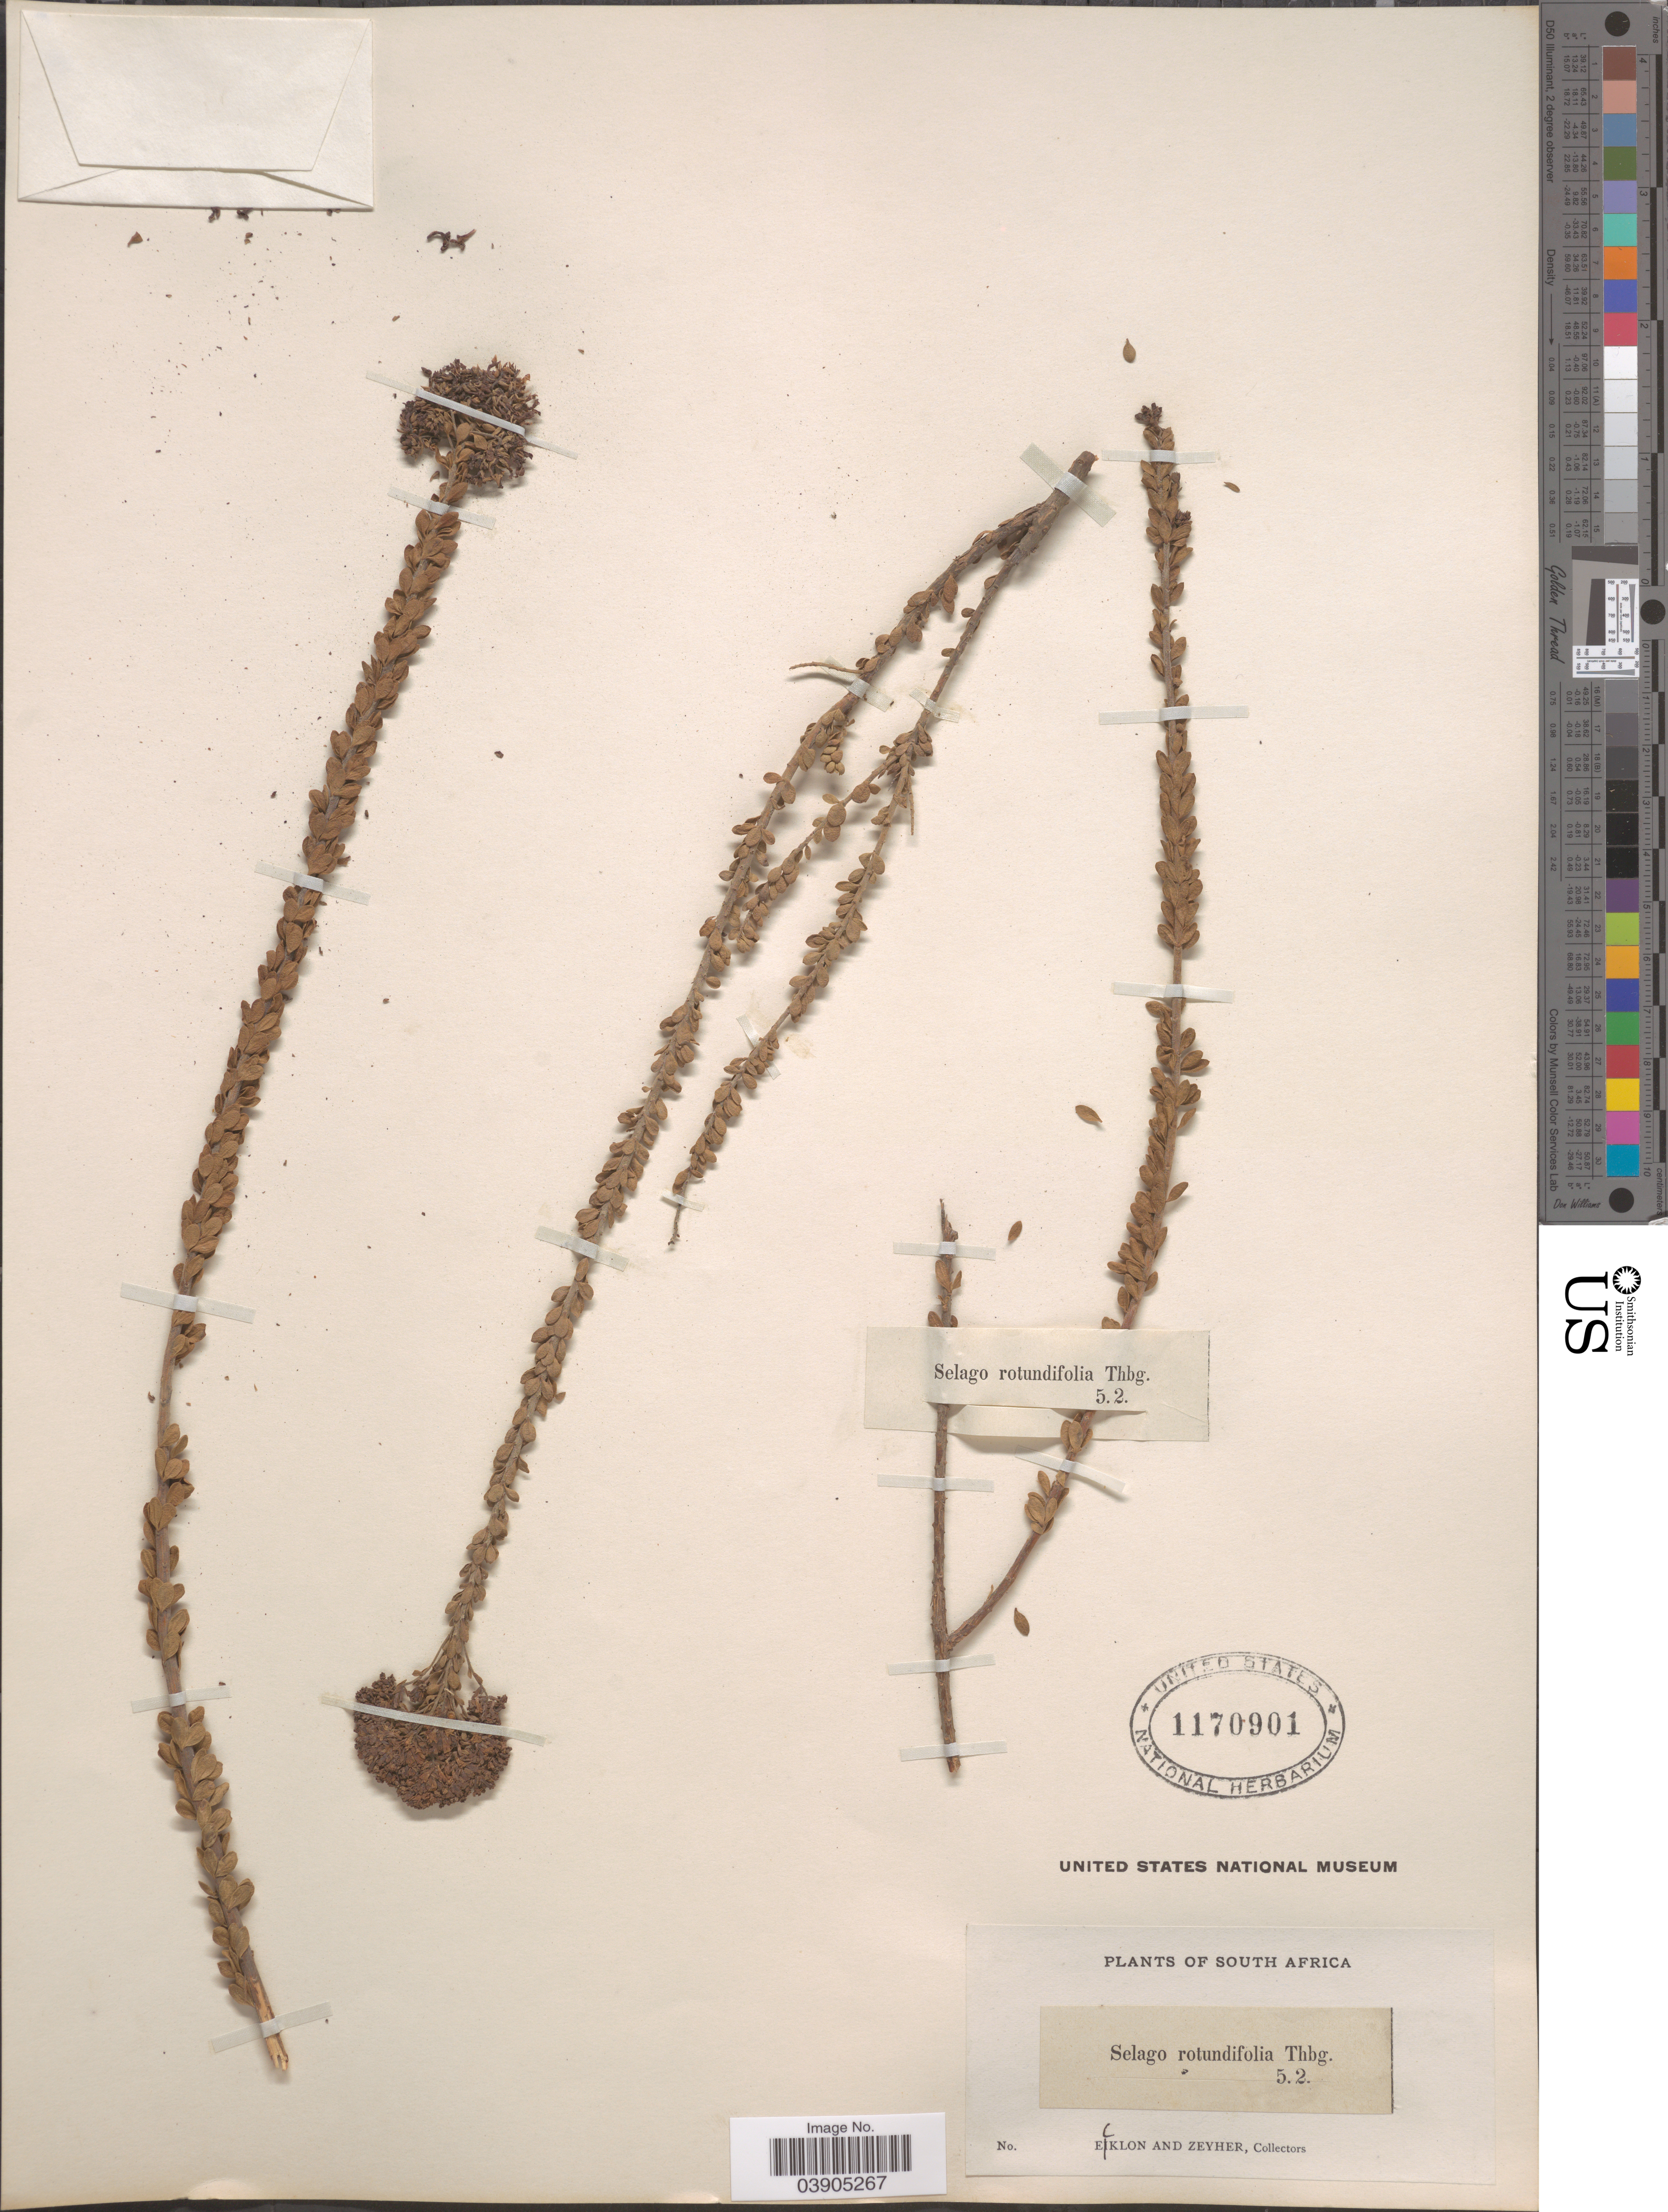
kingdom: Plantae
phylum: Tracheophyta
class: Magnoliopsida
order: Lamiales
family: Scrophulariaceae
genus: Selago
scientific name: Selago rotundifolia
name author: L. f.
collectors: -. Ecklon & -. Zeyher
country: South Africa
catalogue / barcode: US 1170901